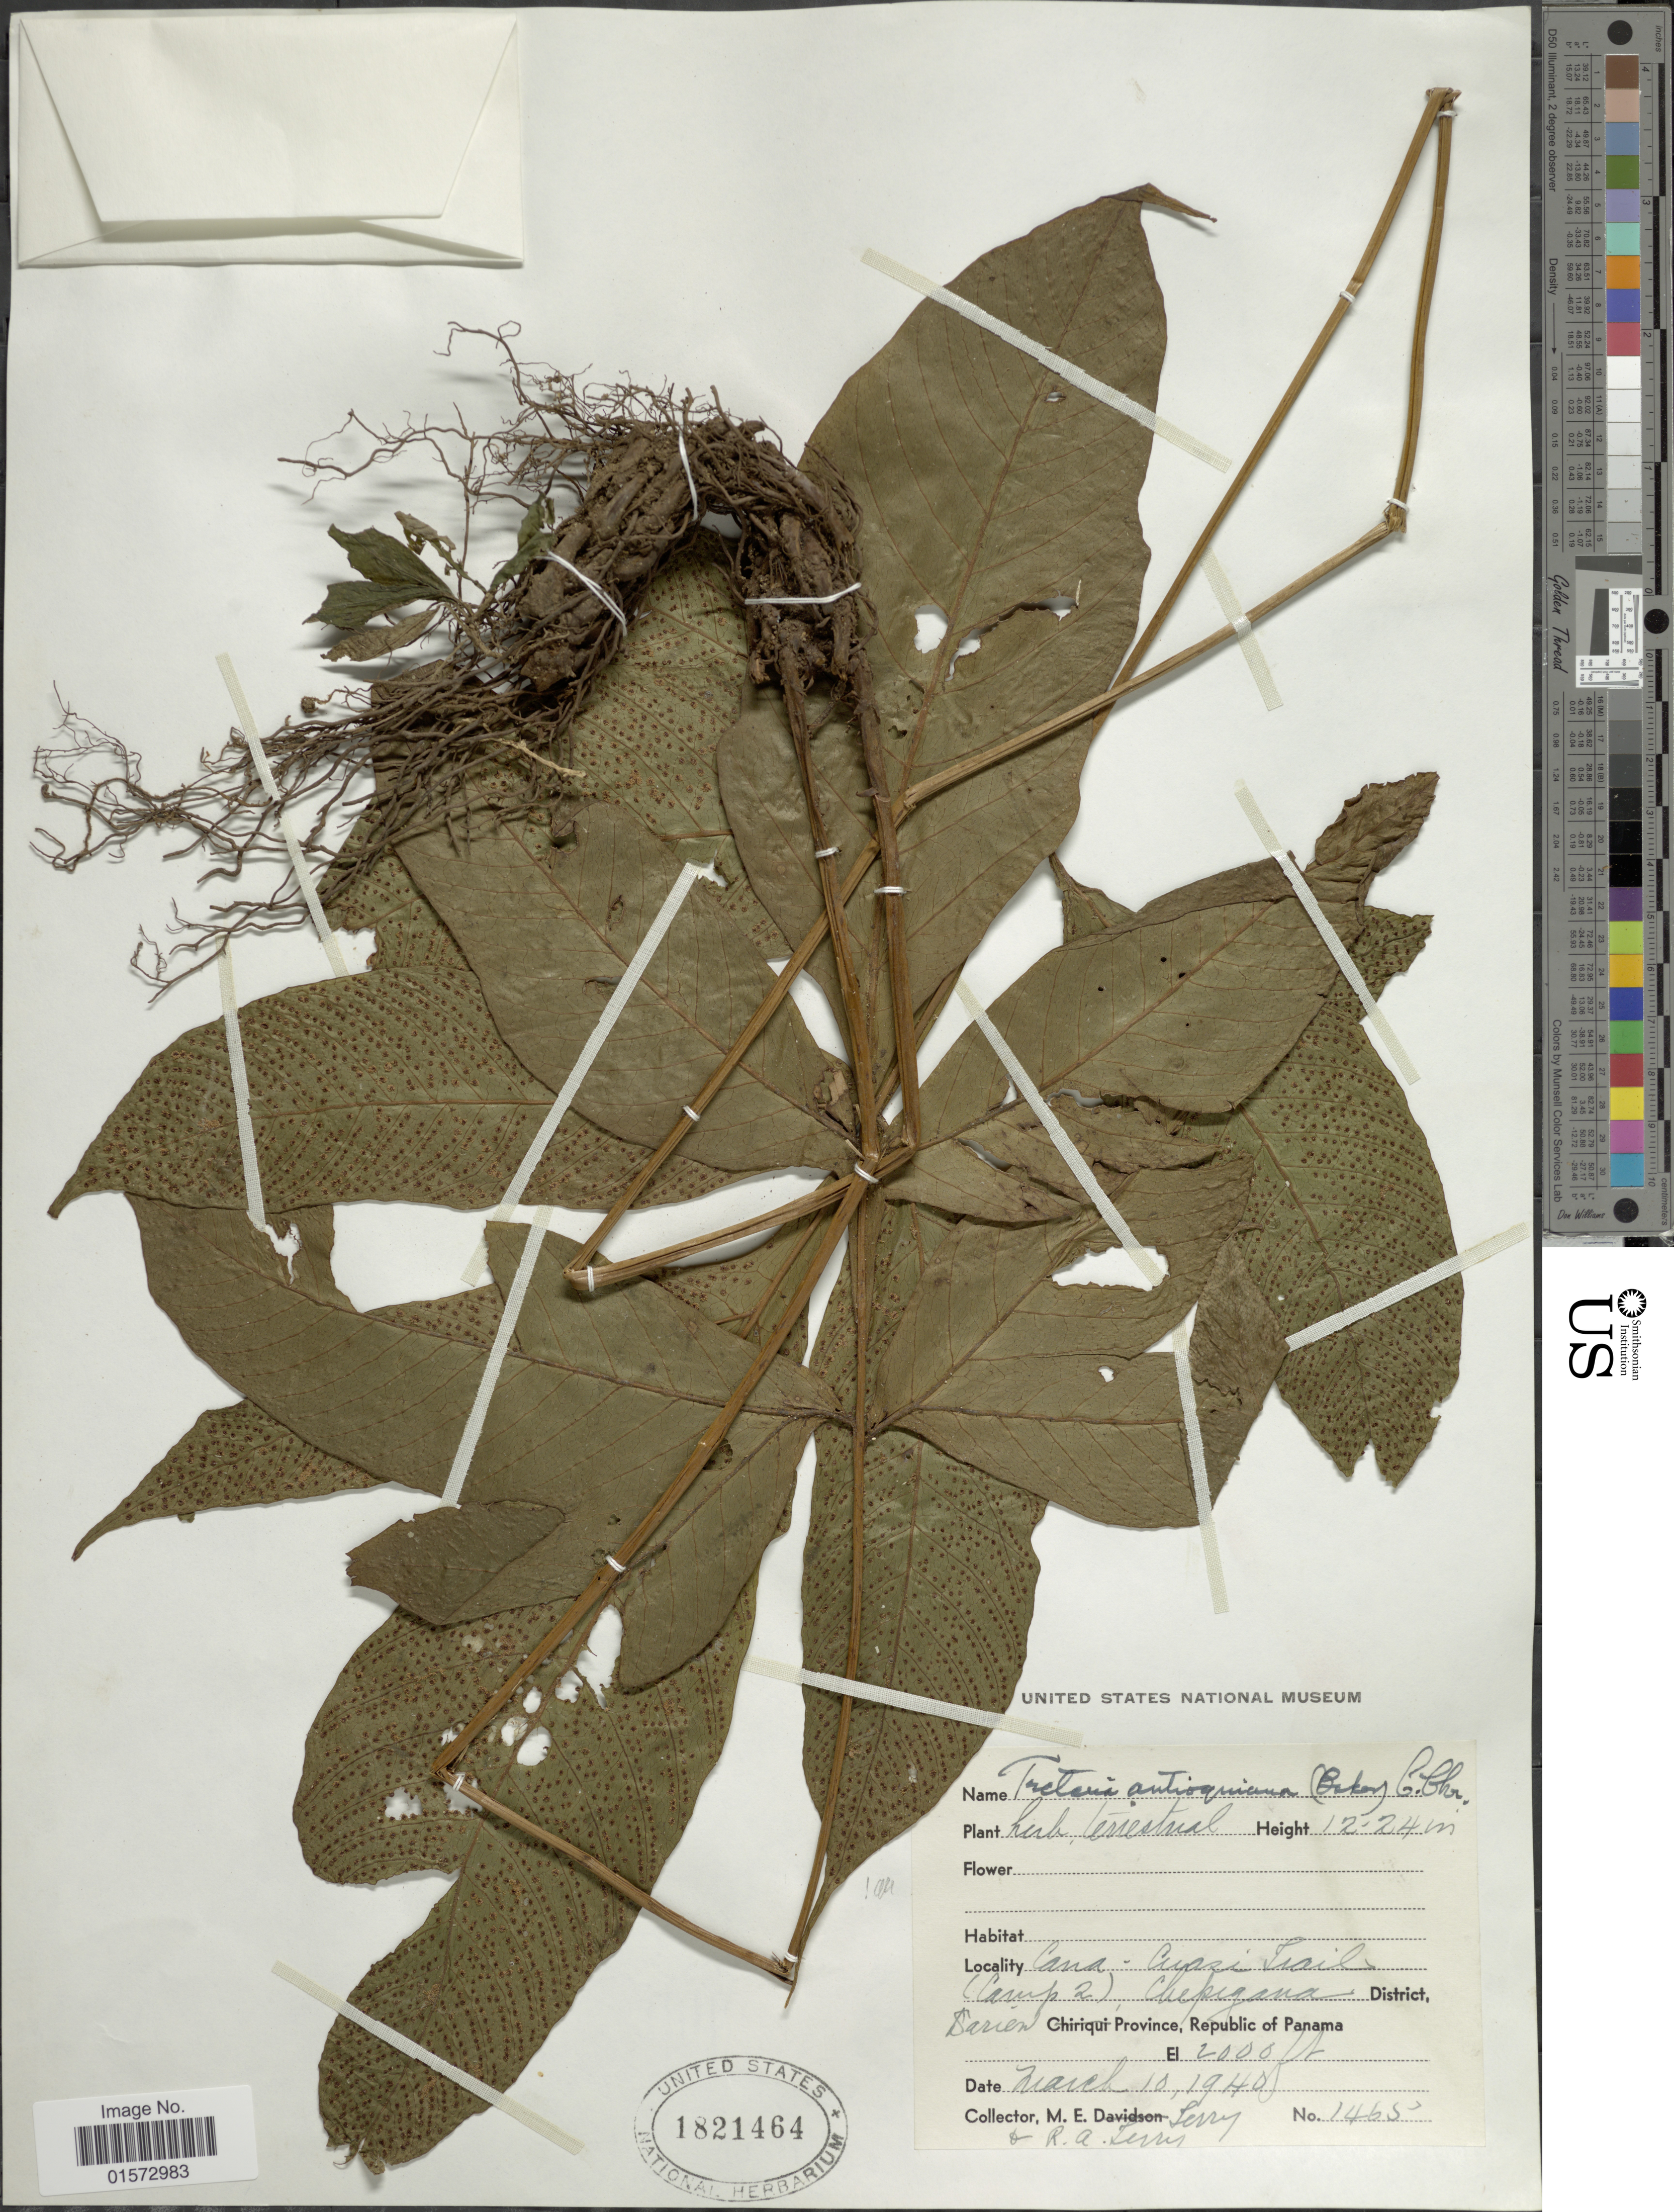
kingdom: Plantae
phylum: Tracheophyta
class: Polypodiopsida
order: Polypodiales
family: Tectariaceae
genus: Tectaria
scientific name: Tectaria antioquiana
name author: (Baker) C. Chr.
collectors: M. Terry & R. Terry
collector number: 1465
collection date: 1940-03-10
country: Panama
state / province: Panamá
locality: Cana - Cuasi Trail, (Camp 2), Chepigana District, Darién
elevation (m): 610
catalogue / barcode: US 1821464